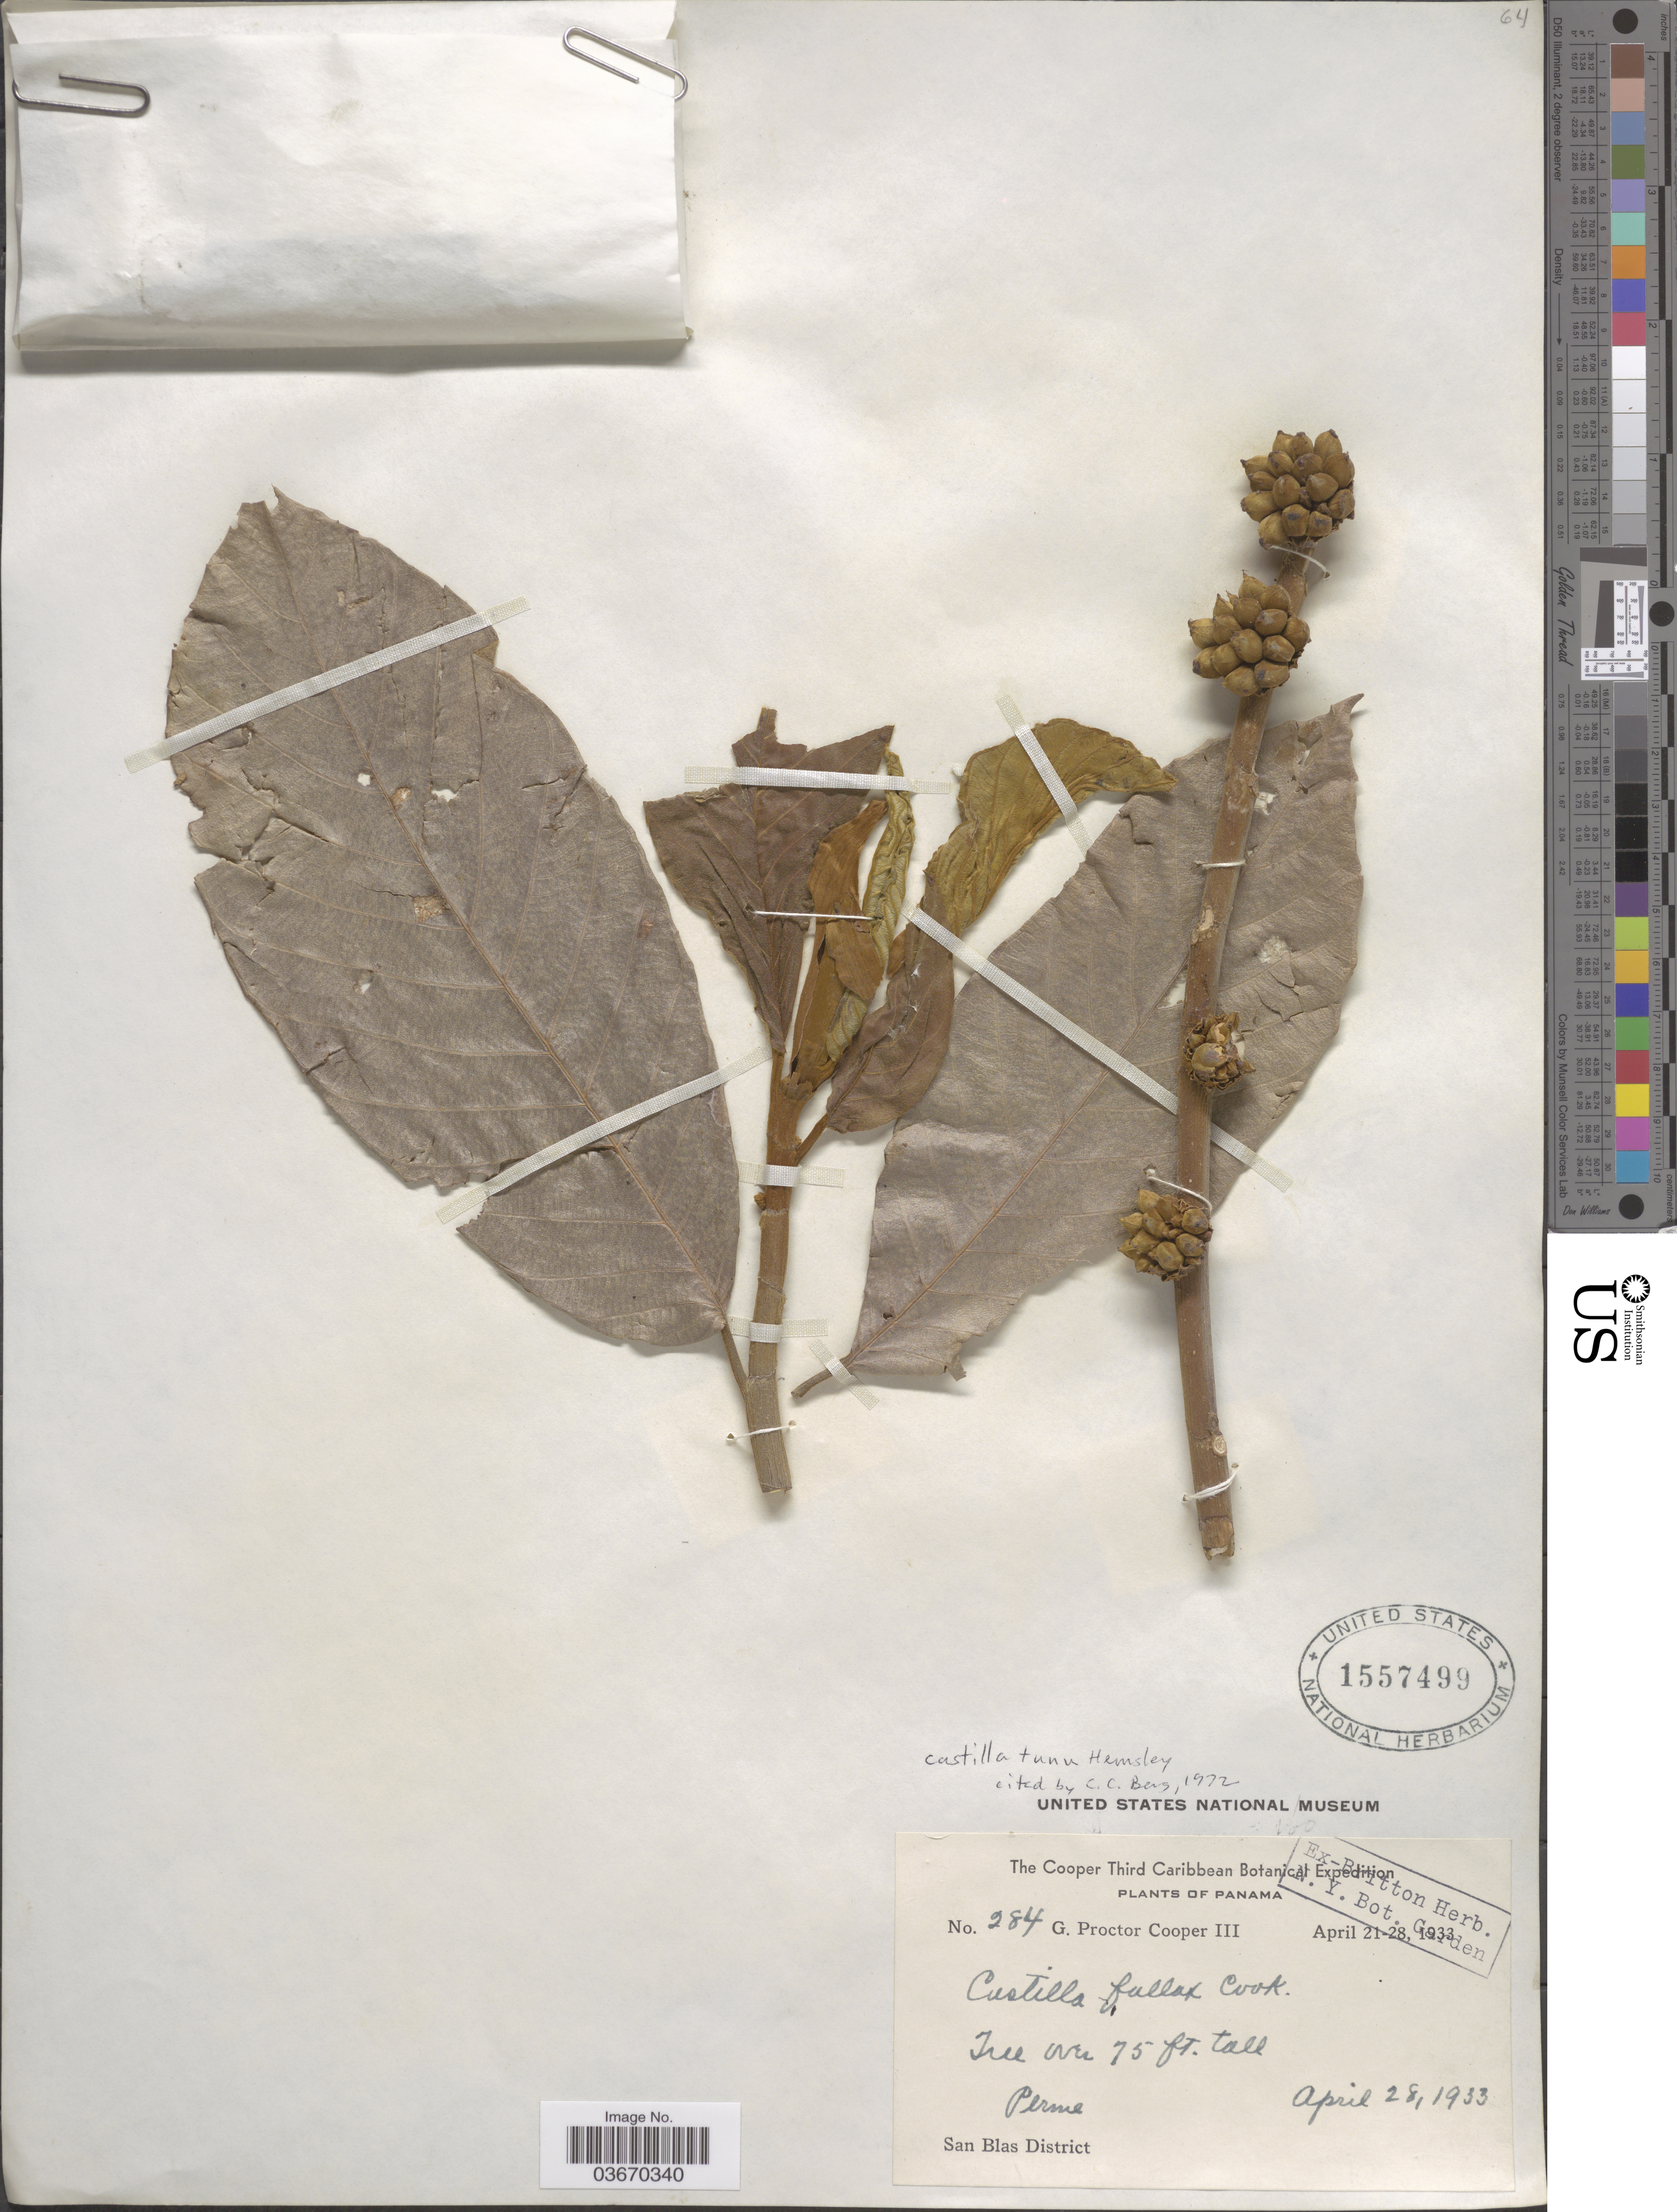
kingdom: Plantae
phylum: Tracheophyta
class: Magnoliopsida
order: Rosales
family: Moraceae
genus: Castilla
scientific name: Castilla tunu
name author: Hemsl.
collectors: G. Cooper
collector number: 284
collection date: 1933-04-21/1933-04-28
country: Panama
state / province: Kuna Yala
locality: Perme. San Blas District.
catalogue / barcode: US 1557499